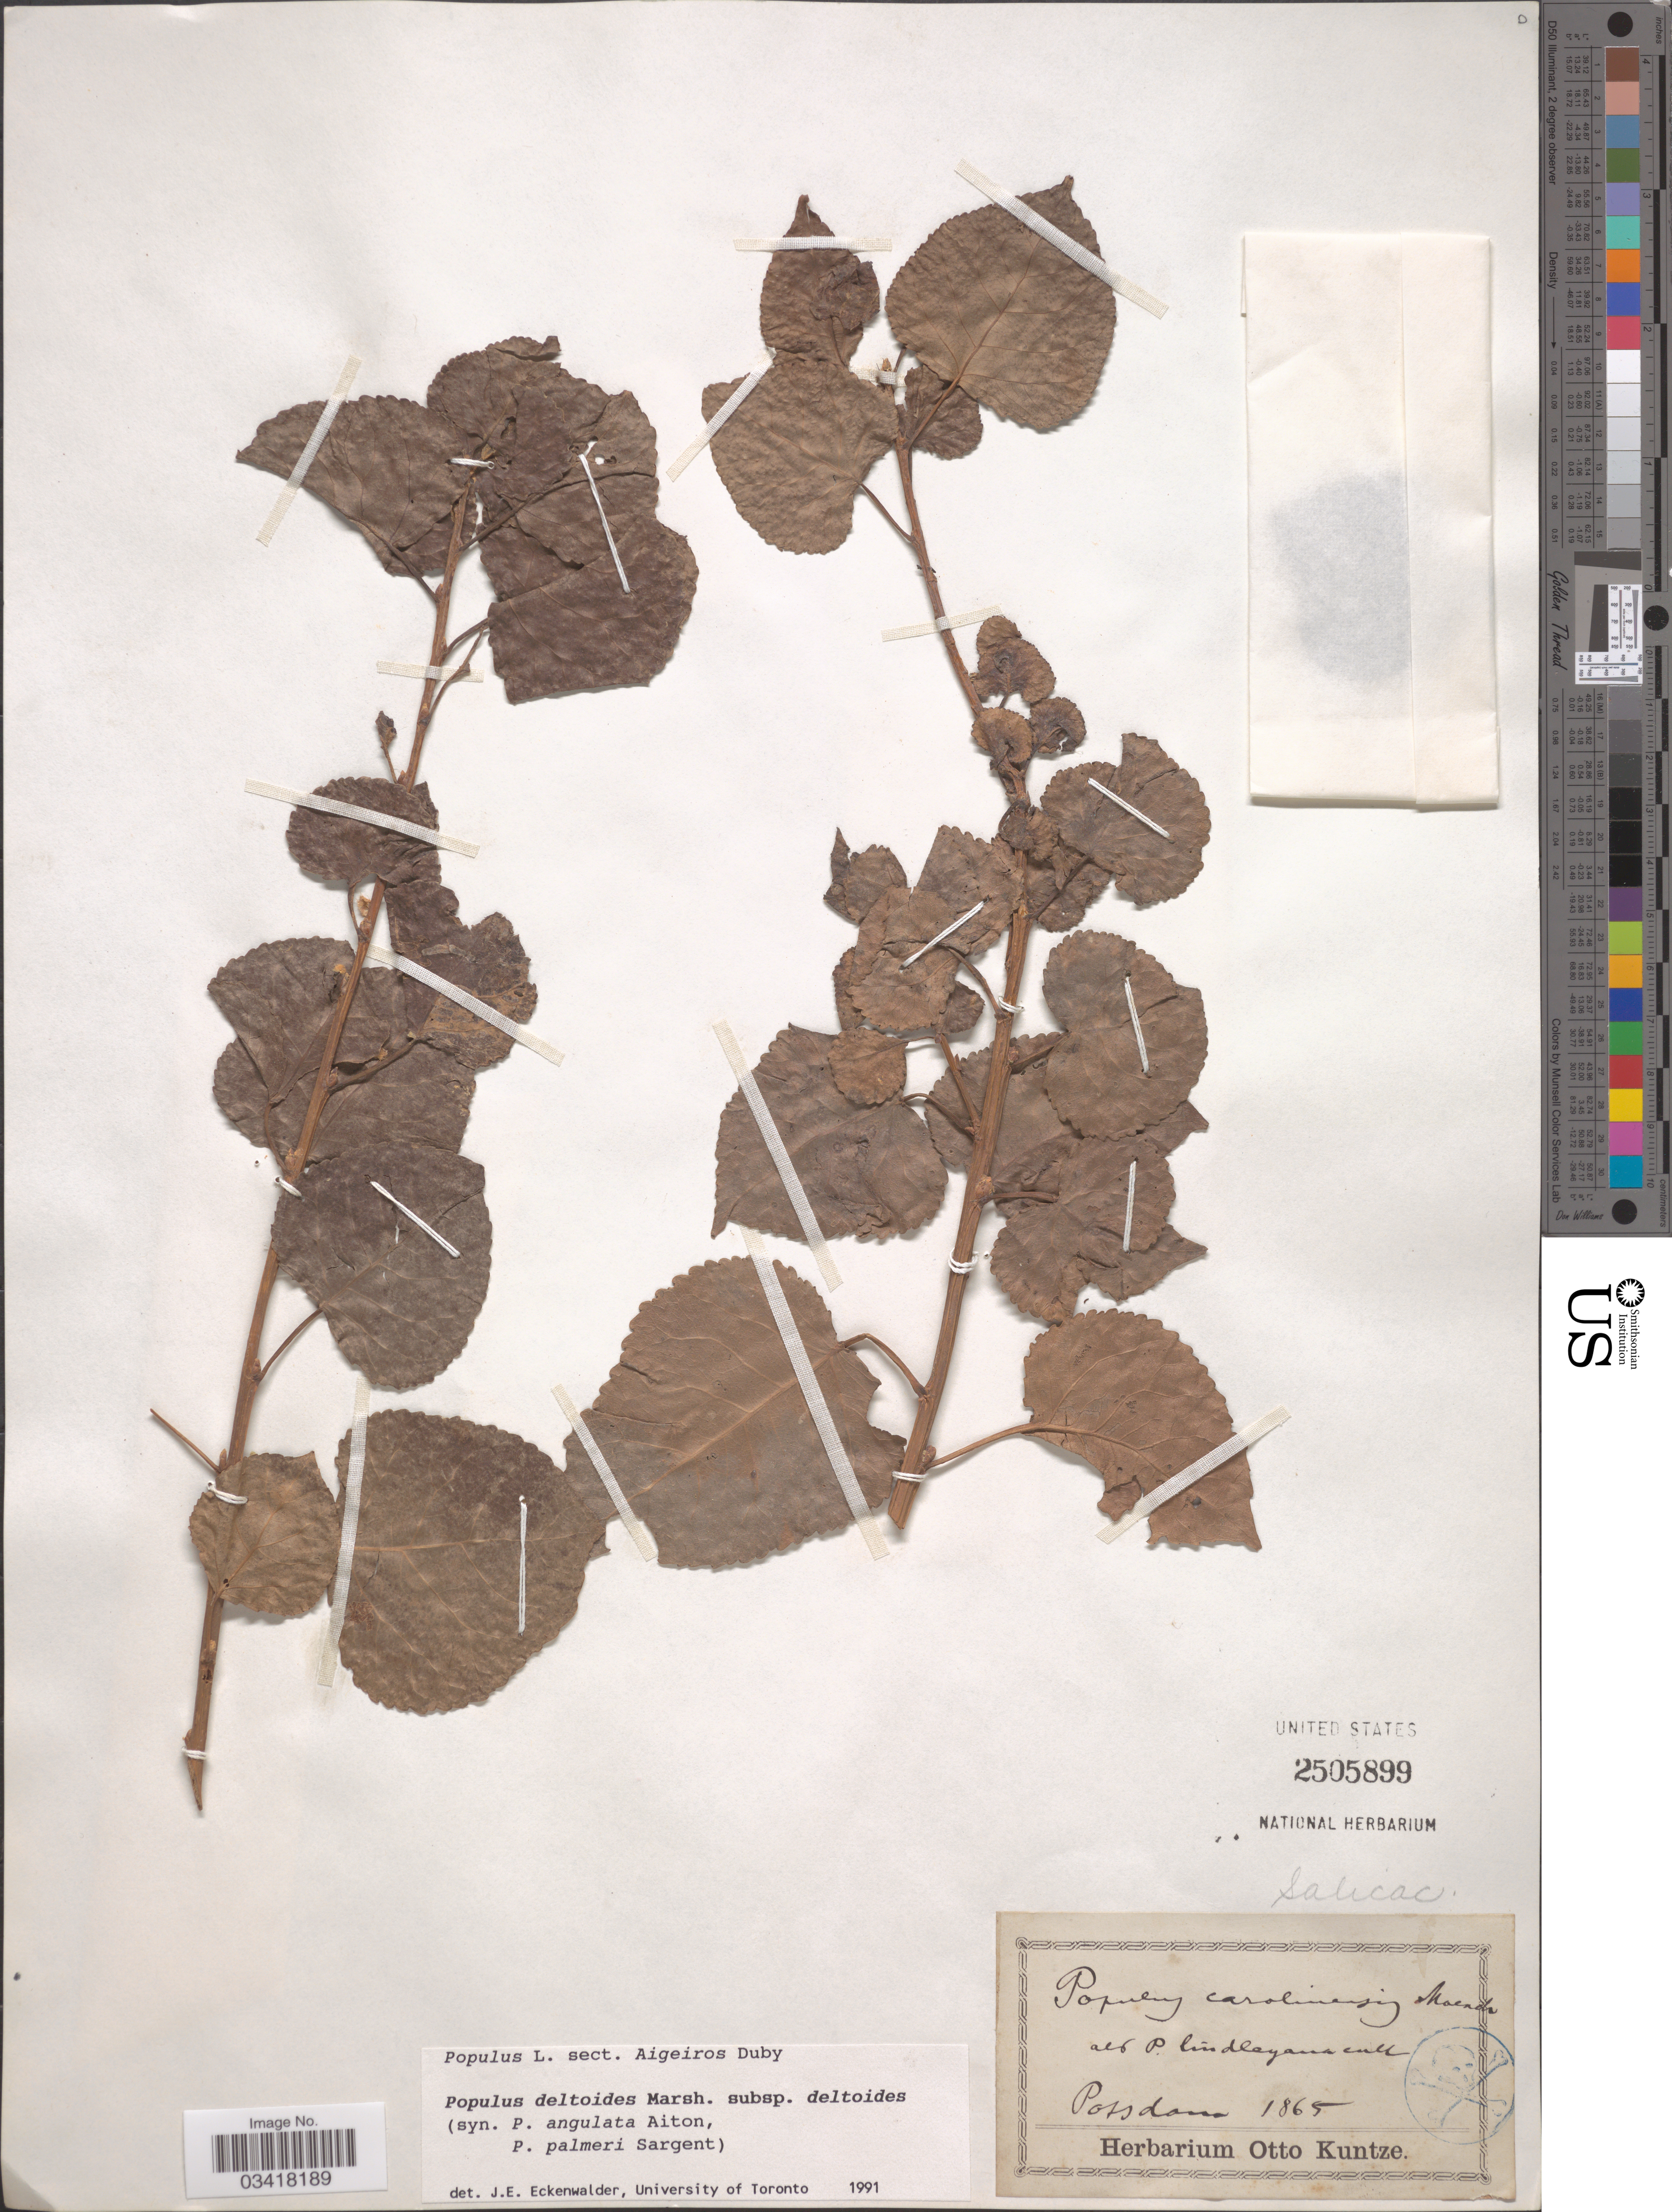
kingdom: Plantae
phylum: Tracheophyta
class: Magnoliopsida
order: Malpighiales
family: Salicaceae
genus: Populus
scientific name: Populus deltoides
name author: W. Bartram ex Marshall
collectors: ex herb. Otto Kuntze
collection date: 1865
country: Germany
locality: Potsdam.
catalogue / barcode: US 2505899